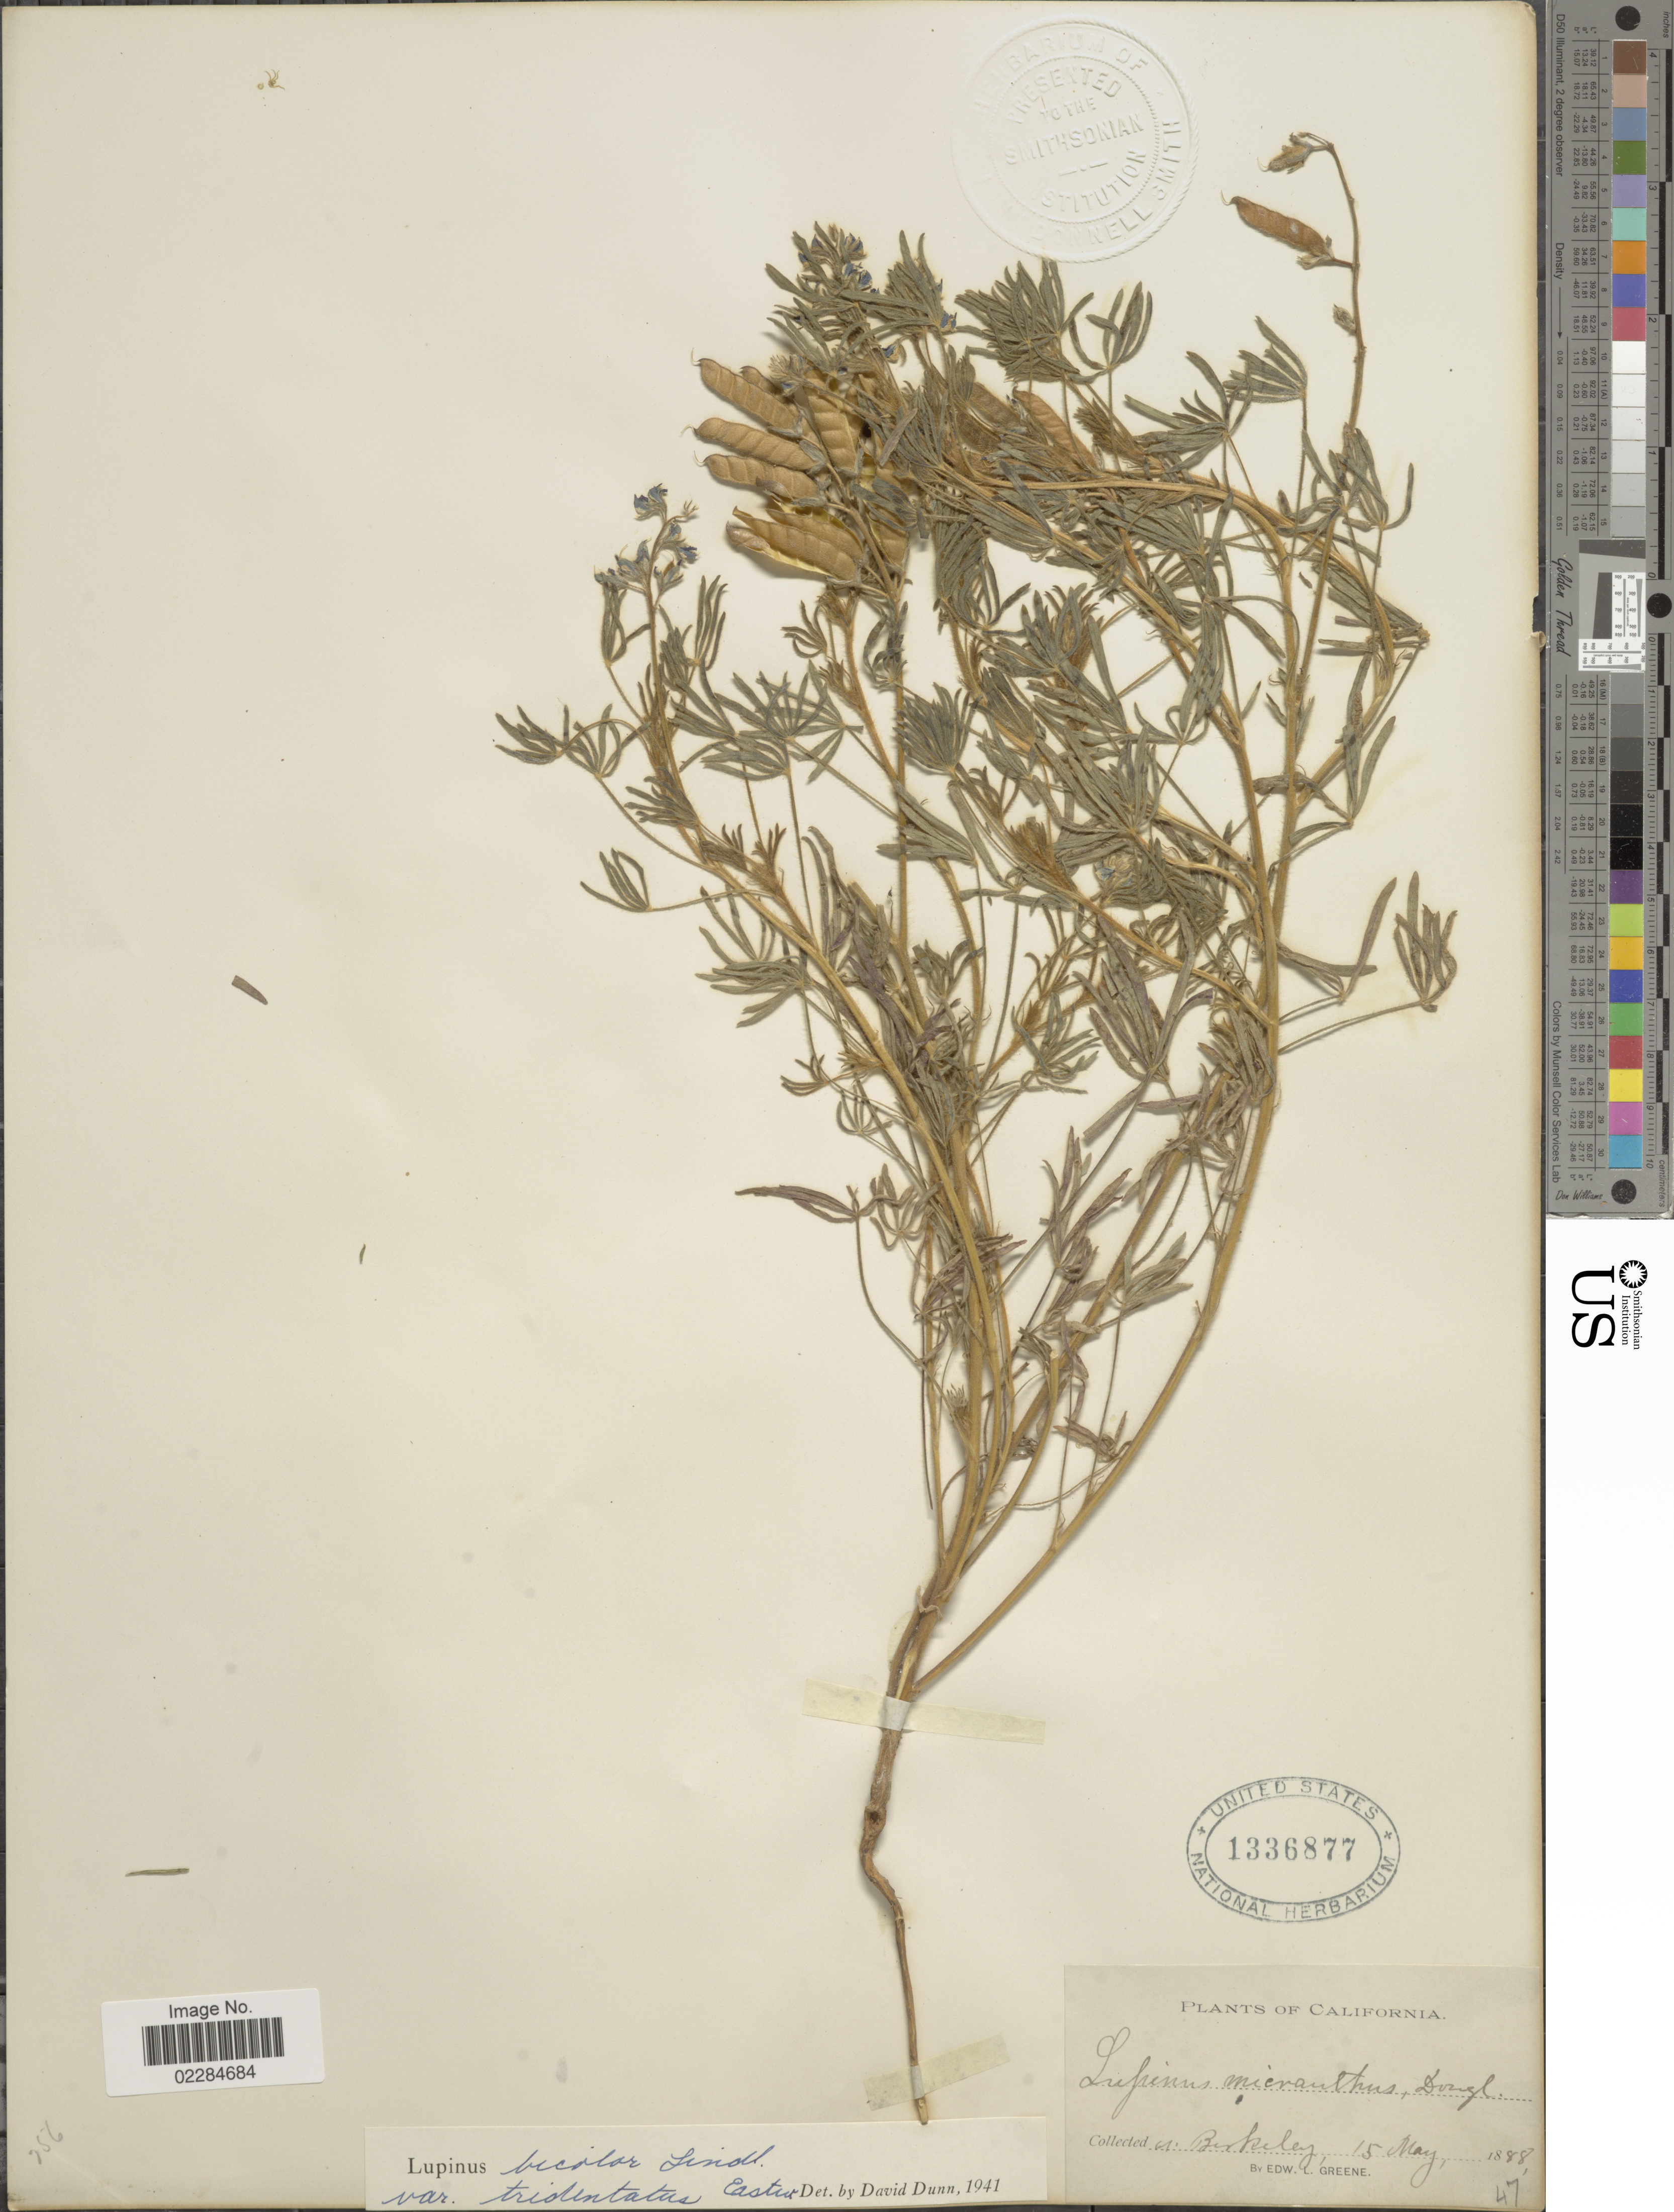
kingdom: Plantae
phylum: Tracheophyta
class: Magnoliopsida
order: Fabales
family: Fabaceae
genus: Lupinus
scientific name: Lupinus bicolor var. tridentatus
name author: Lindl.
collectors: E. L. Greene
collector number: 47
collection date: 1888-05-15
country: United States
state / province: California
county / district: Alameda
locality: Berkeley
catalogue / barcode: US 1336877